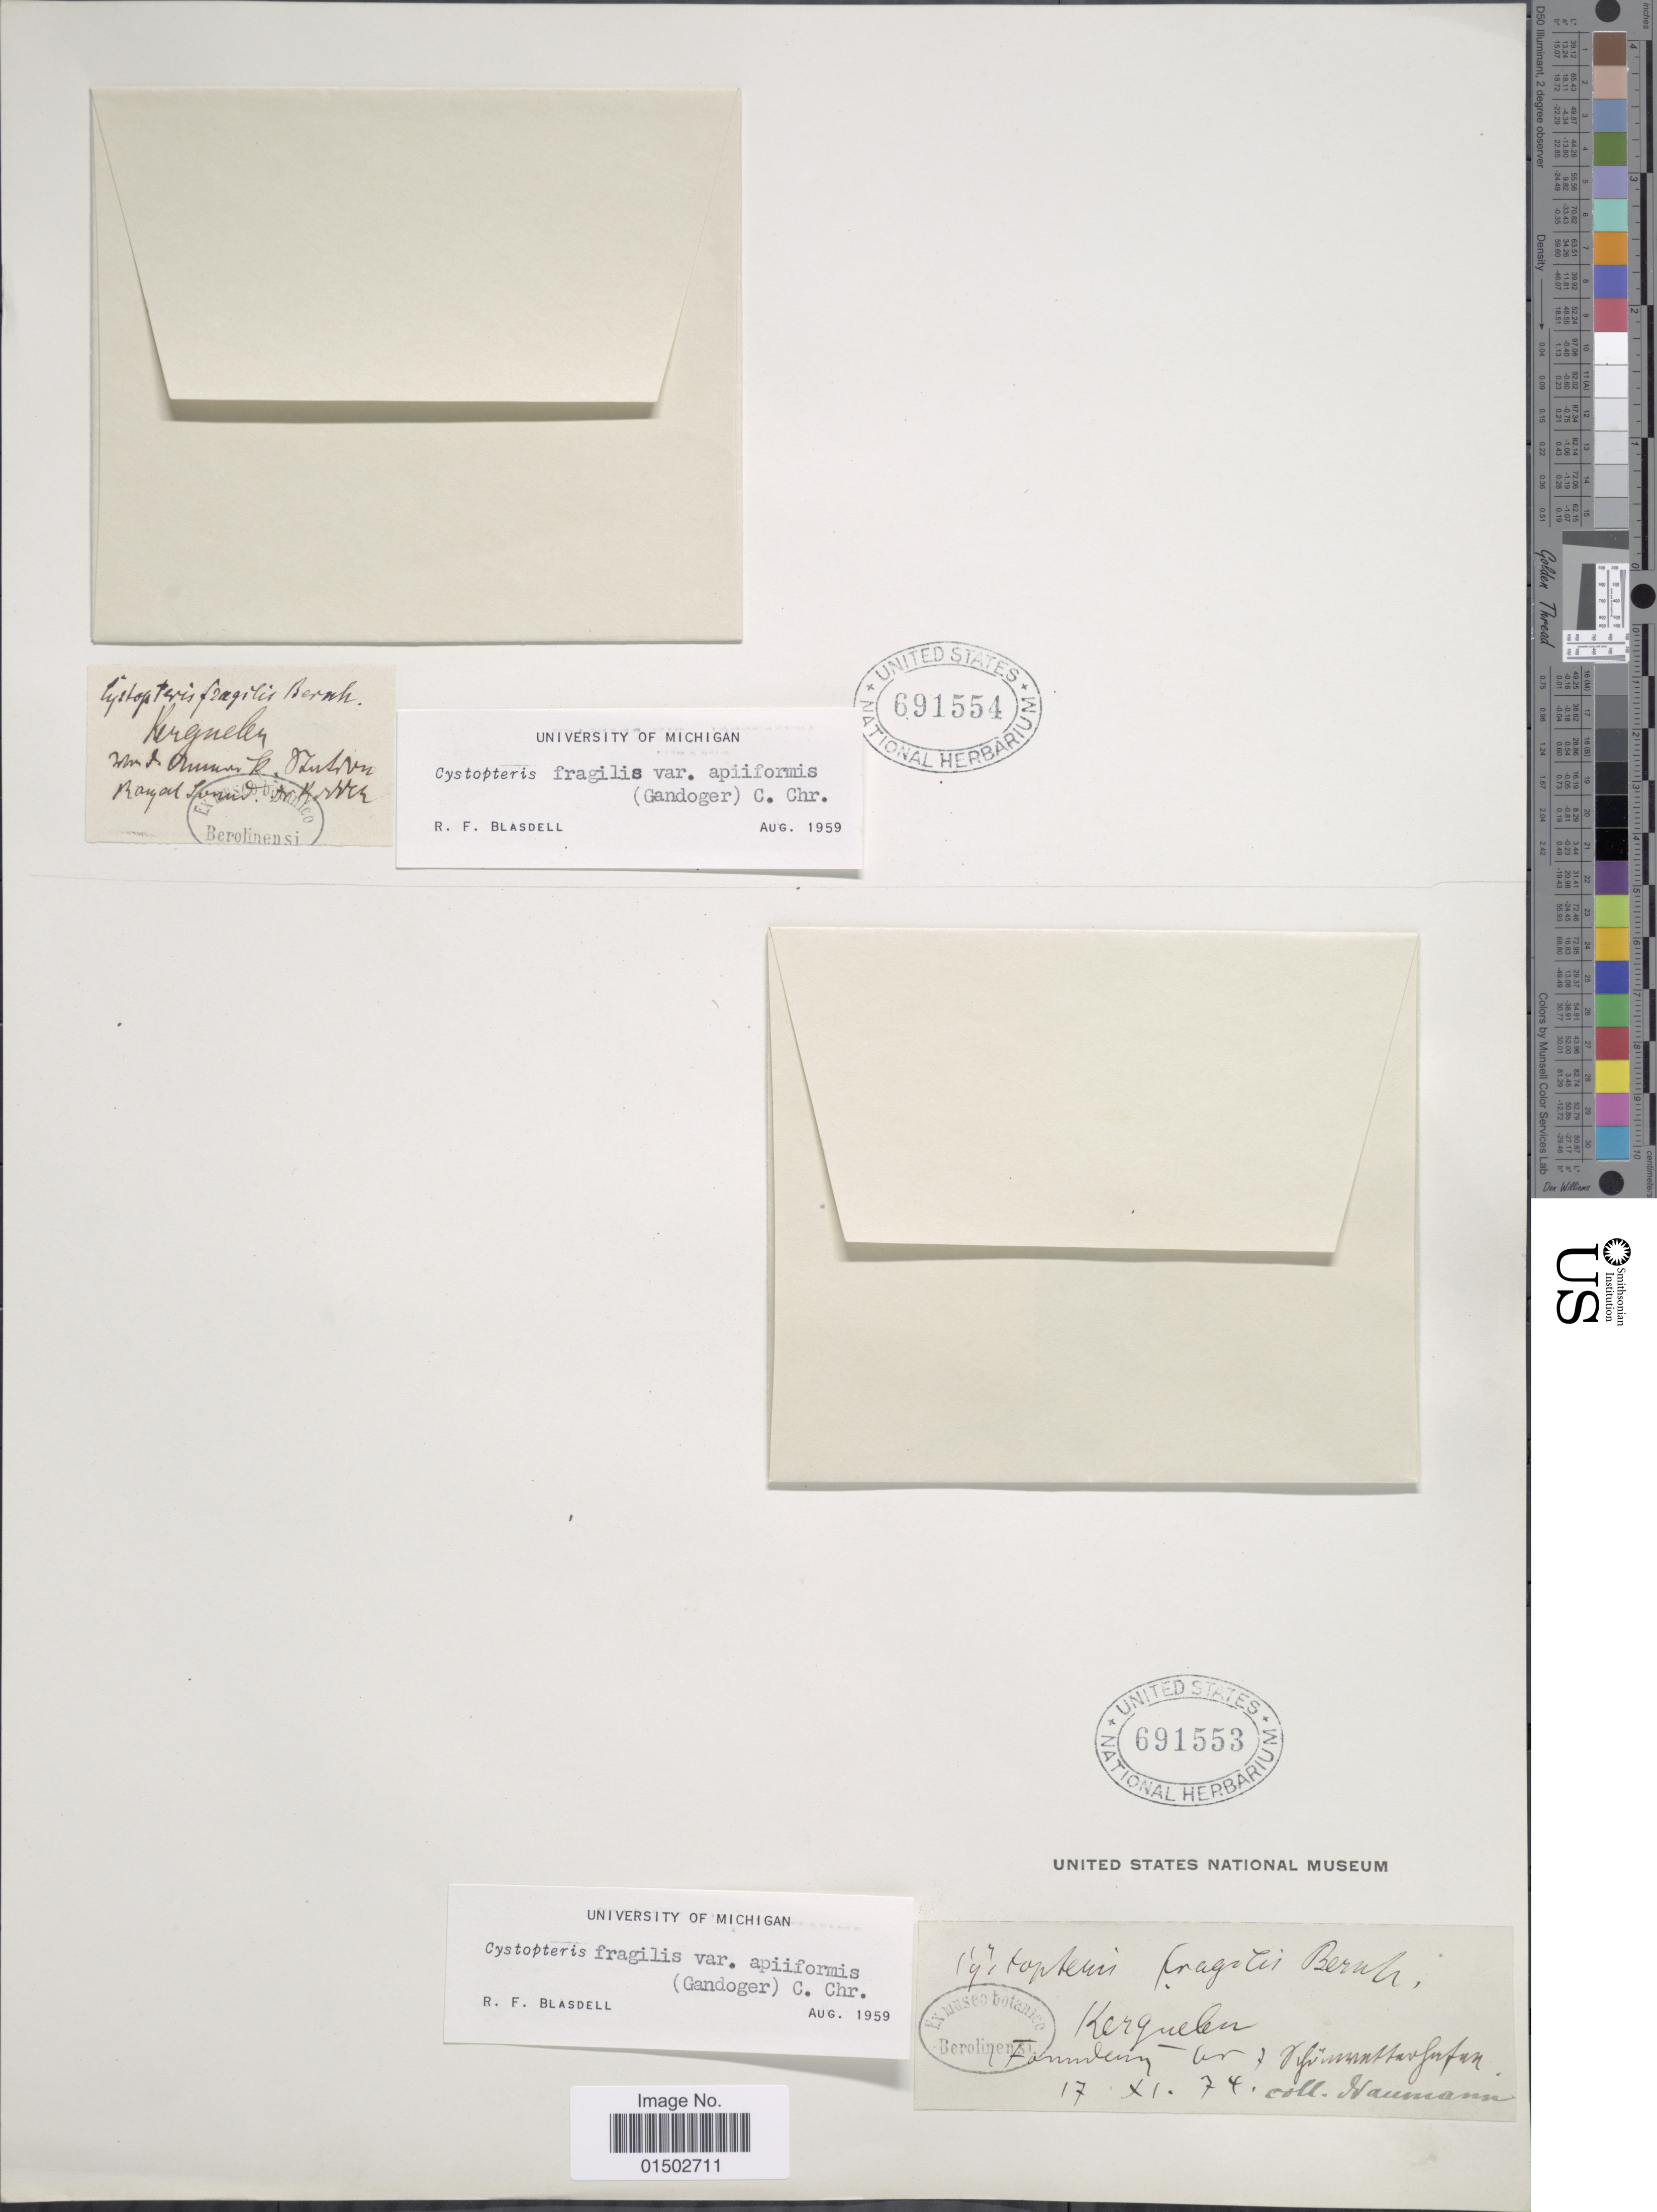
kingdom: Plantae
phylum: Tracheophyta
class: Polypodiopsida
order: Polypodiales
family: Cystopteridaceae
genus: Cystopteris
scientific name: Cystopteris fragilis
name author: (L.) Bernh.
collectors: Haumann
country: French Southern Territories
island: Kerguelen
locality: Kerguelen, [illegible text]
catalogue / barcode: US 691553-2